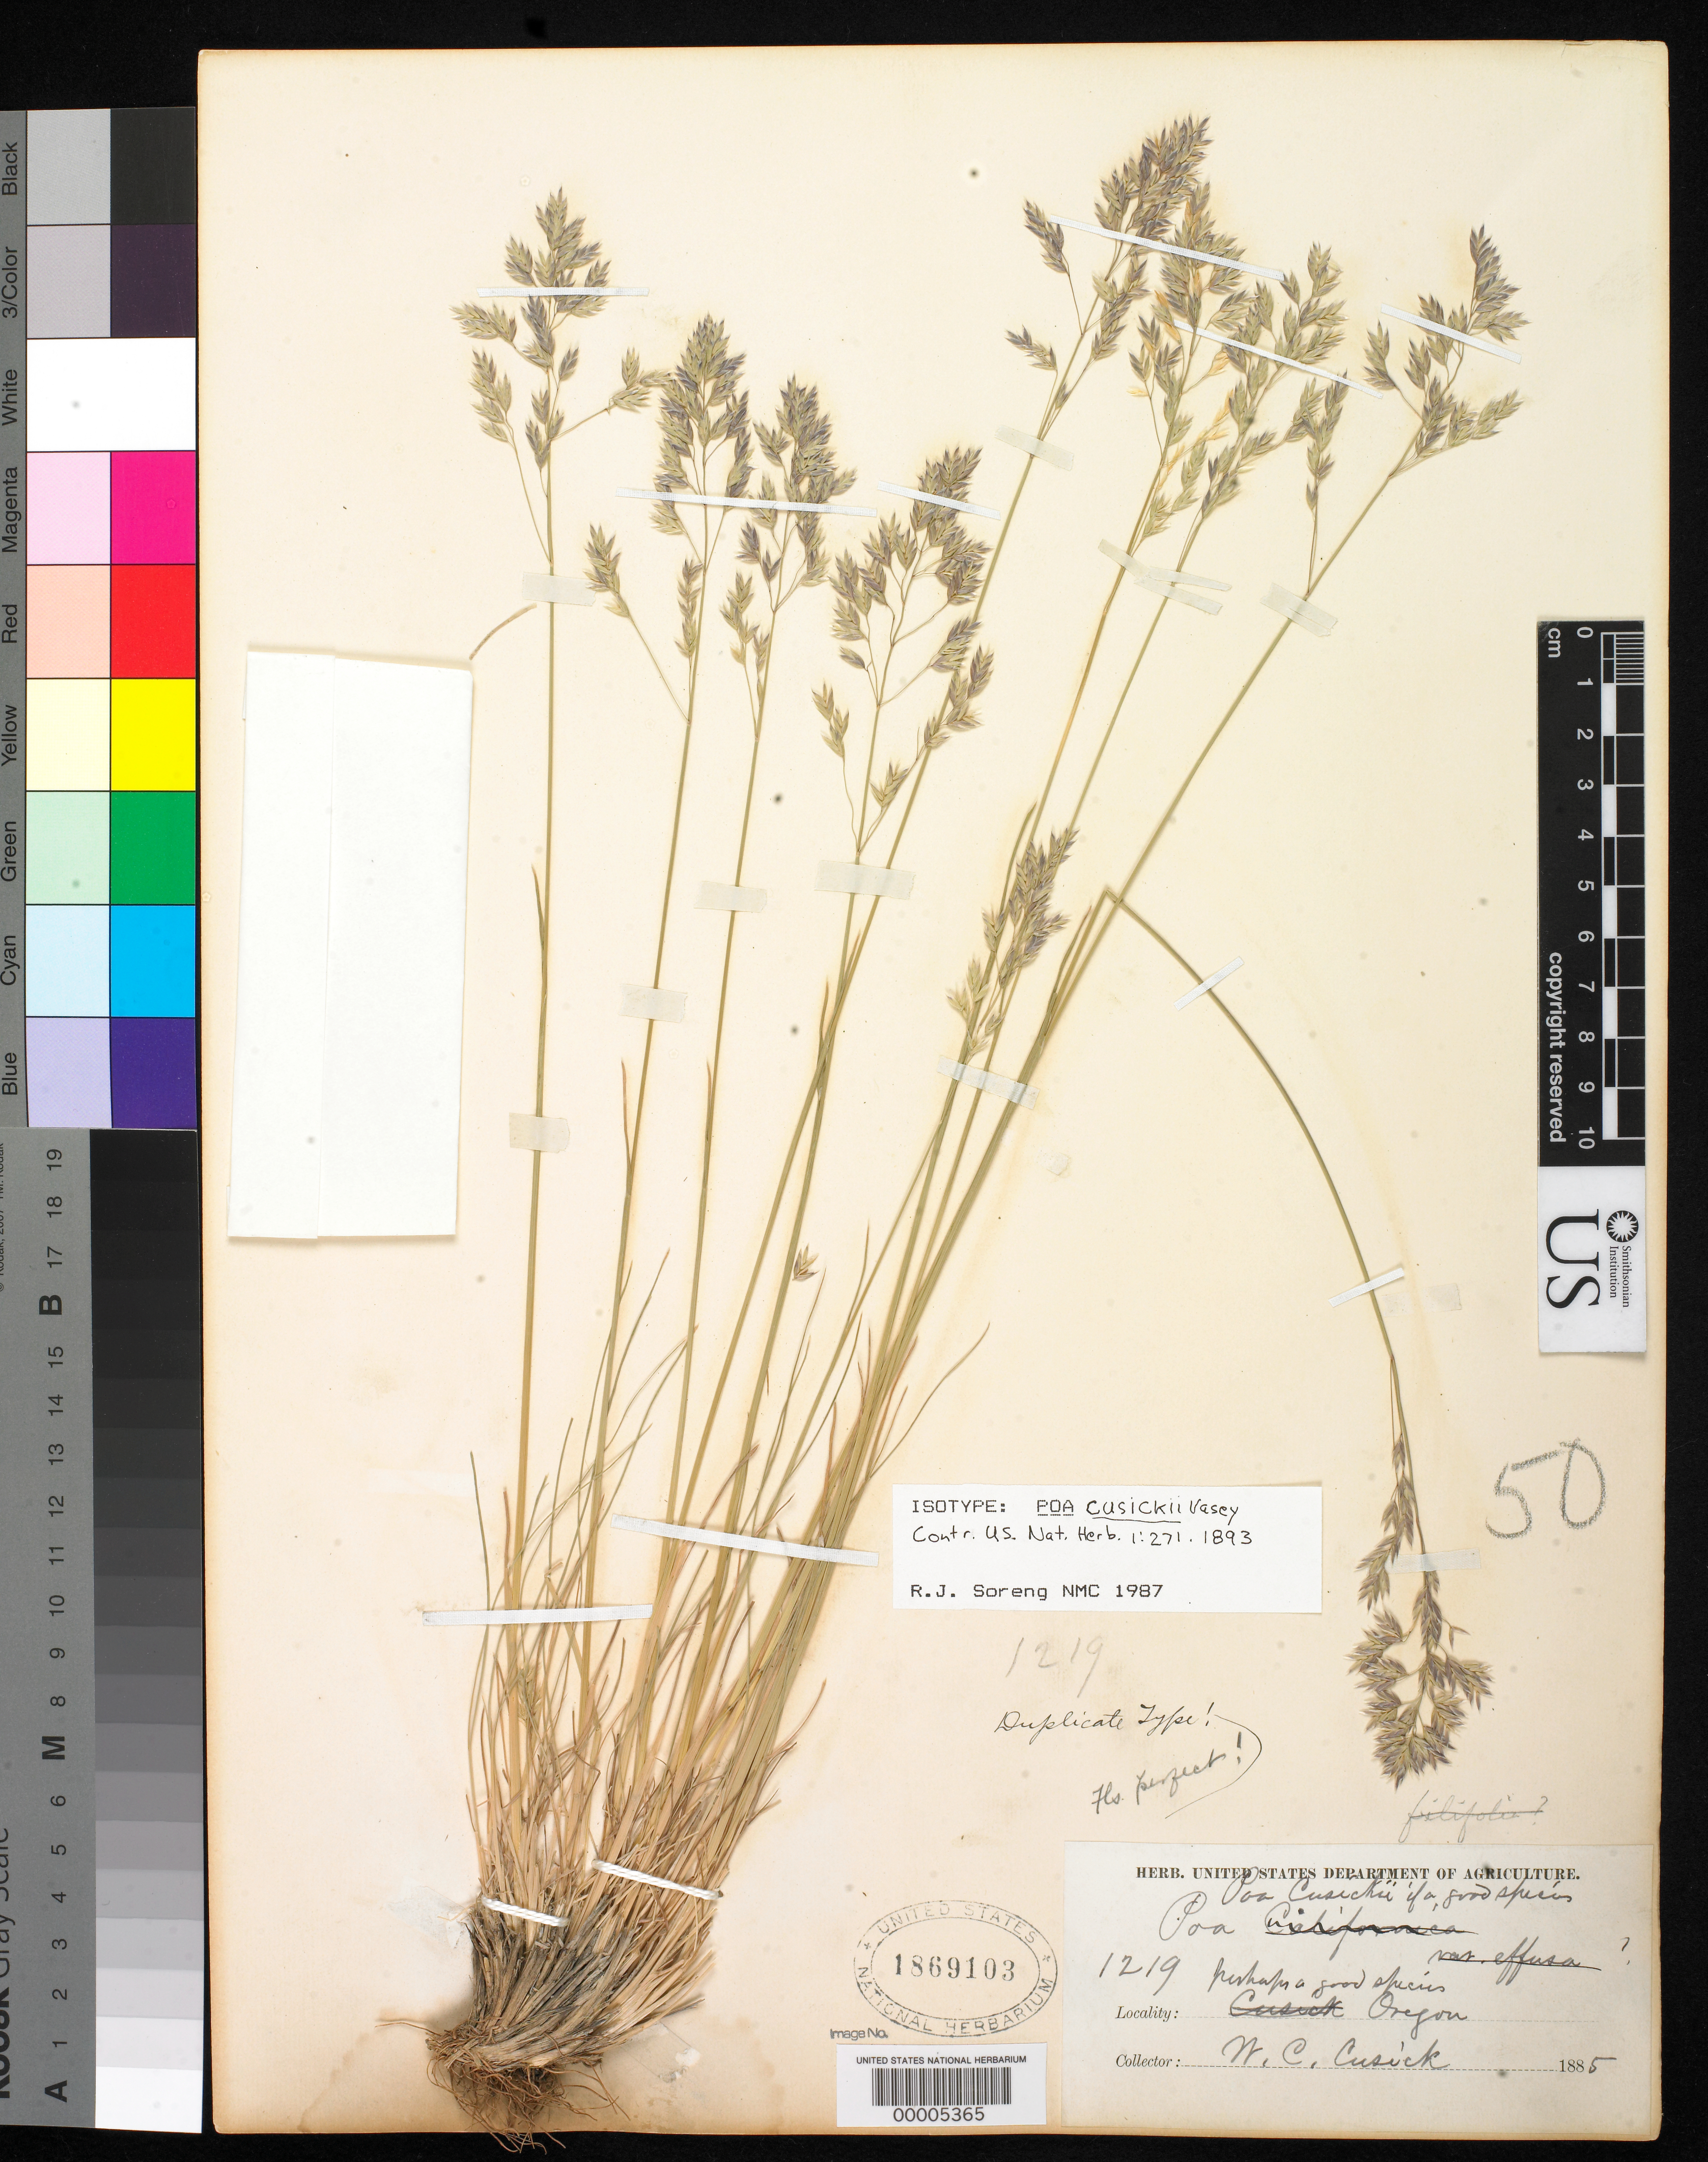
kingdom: Plantae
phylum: Tracheophyta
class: Liliopsida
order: Poales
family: Poaceae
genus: Poa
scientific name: Poa cusickii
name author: Vasey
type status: Isotype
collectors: W. C. Cusick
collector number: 1219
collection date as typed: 1885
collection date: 1885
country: United States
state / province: Oregon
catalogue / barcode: US 1869103